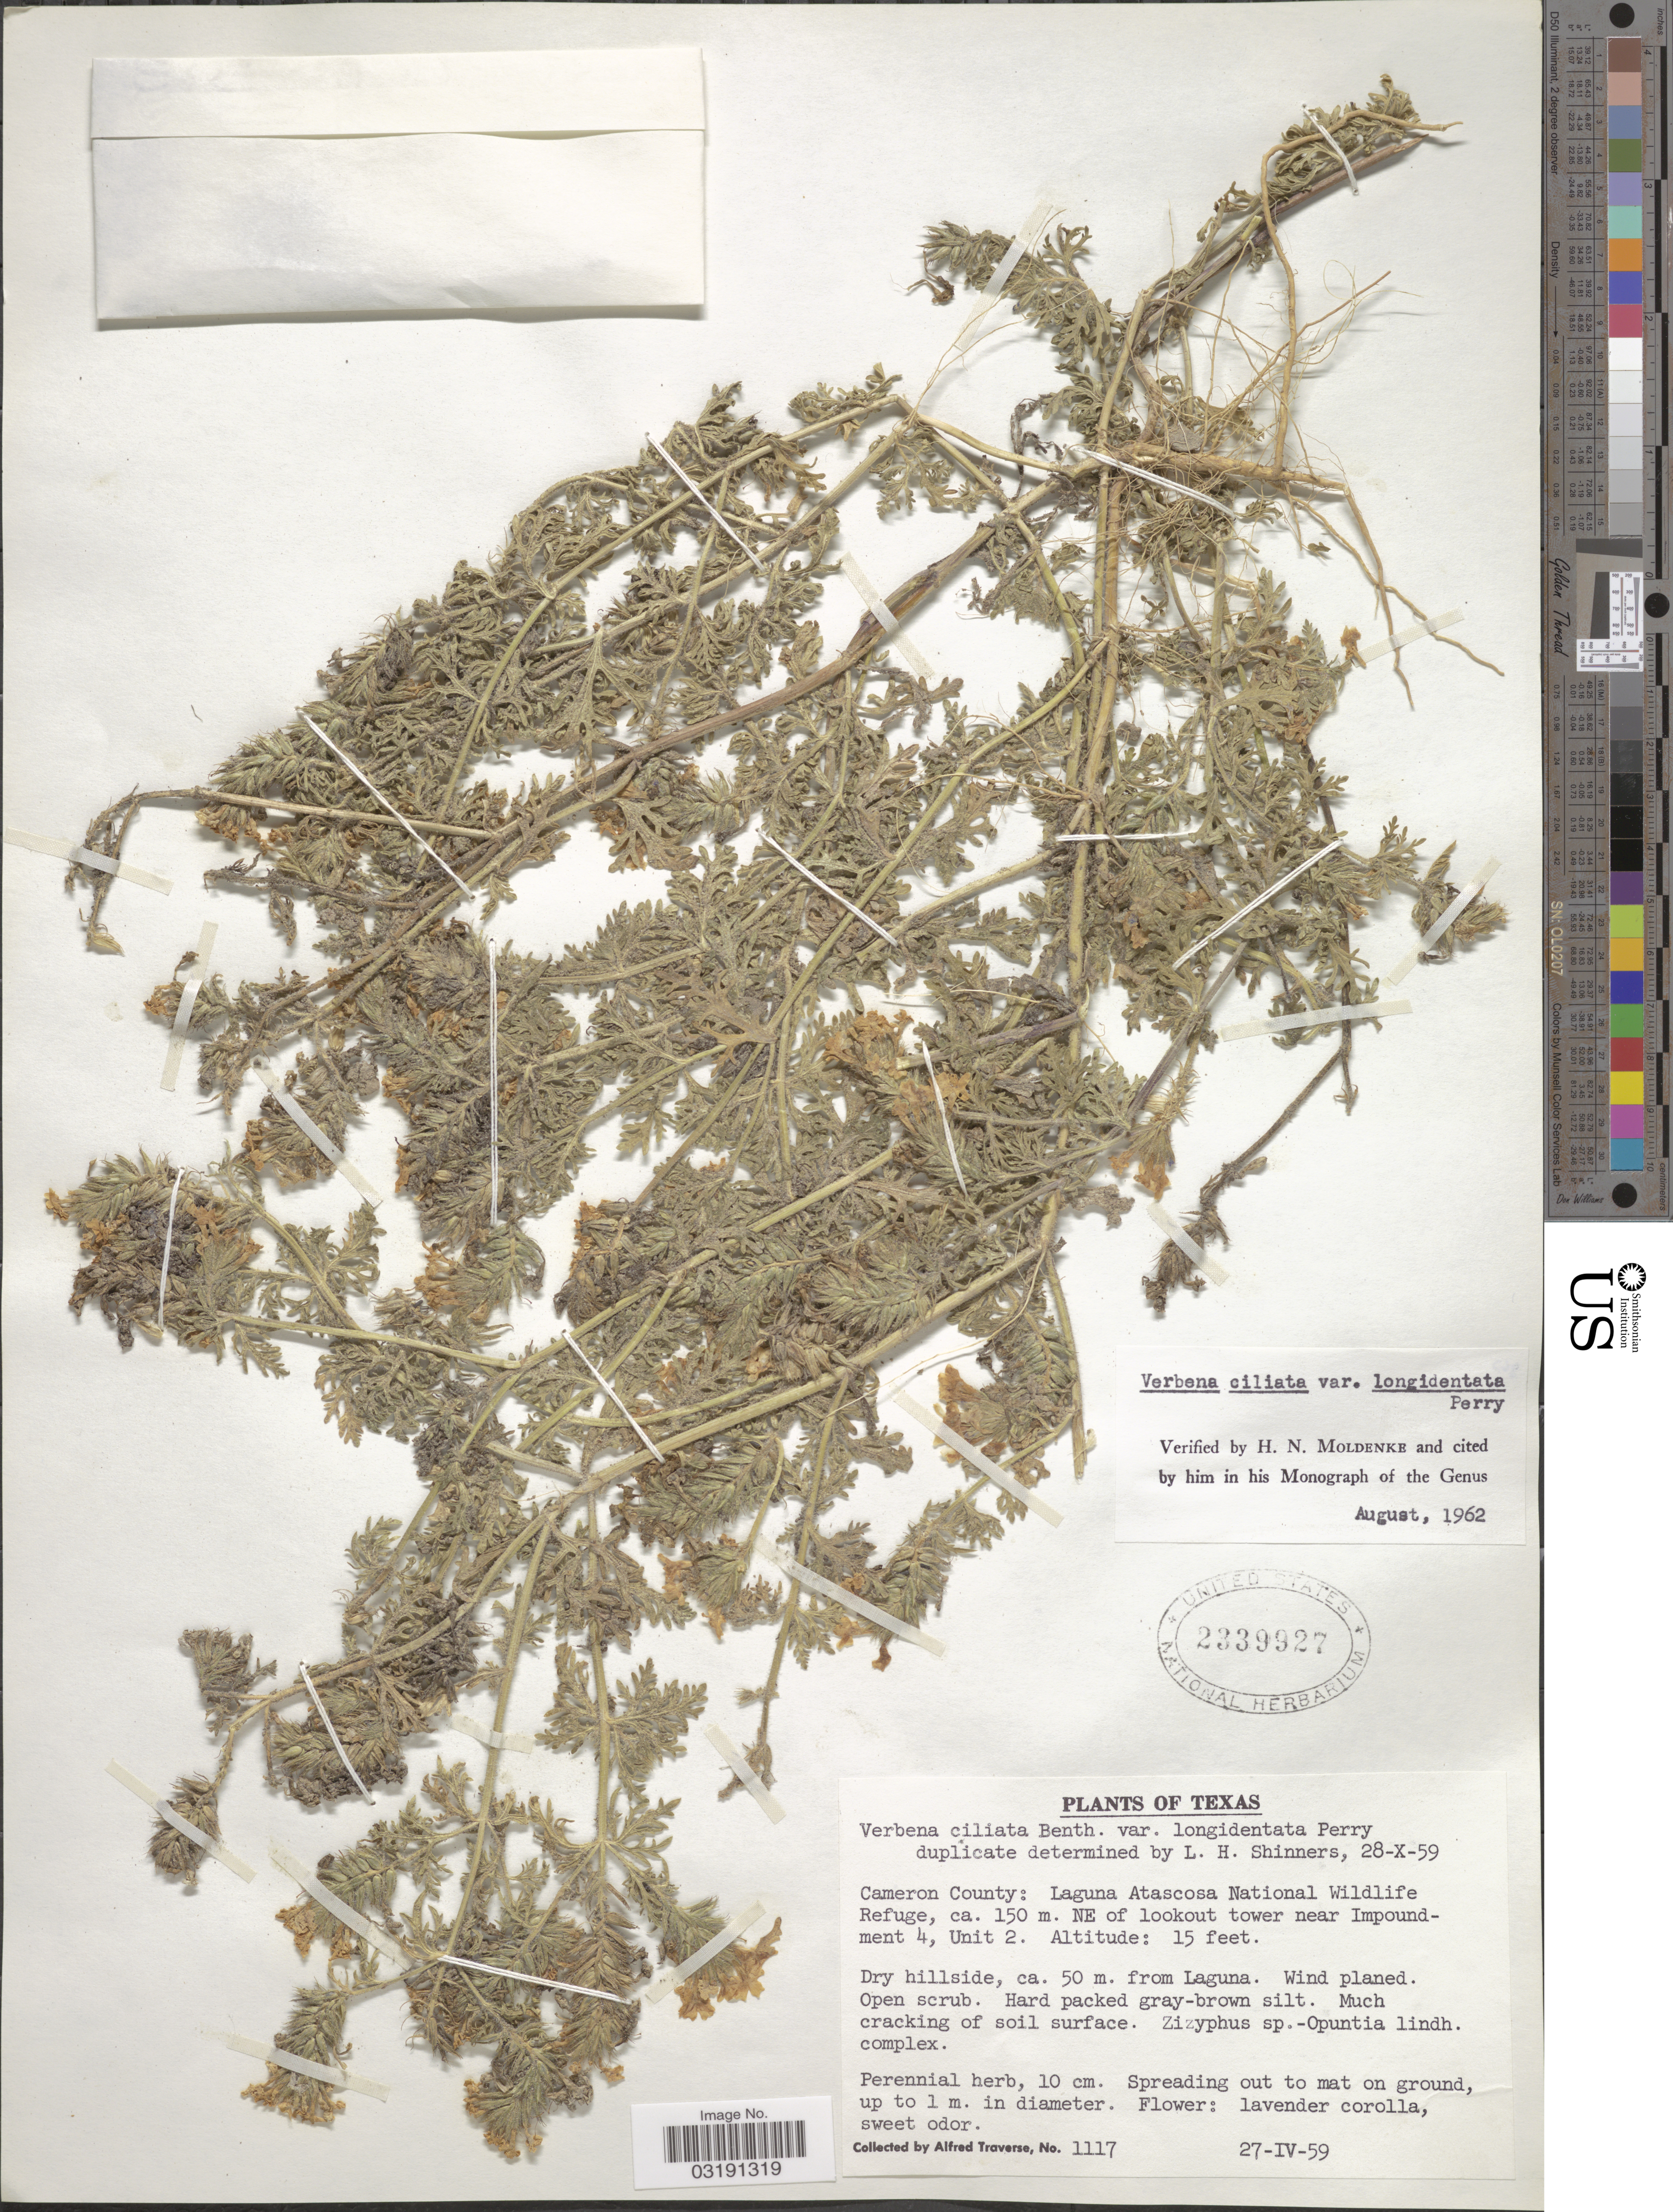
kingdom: Plantae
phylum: Tracheophyta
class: Magnoliopsida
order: Lamiales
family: Verbenaceae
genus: Verbena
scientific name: Verbena ciliata var. longidentata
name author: L.M. Perry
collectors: A. Traverse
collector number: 1117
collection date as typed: Transcribed d/m/y: 27/4/59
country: United States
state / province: Texas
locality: Cameron County: Laguna Atascosa National Wildlife Refuge, ca. 150 m. NE of lookout tower near Impoundment 4, Unit 2. Dry hillside, ca. 50 m. from Laguna.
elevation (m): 5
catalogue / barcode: US 2339927